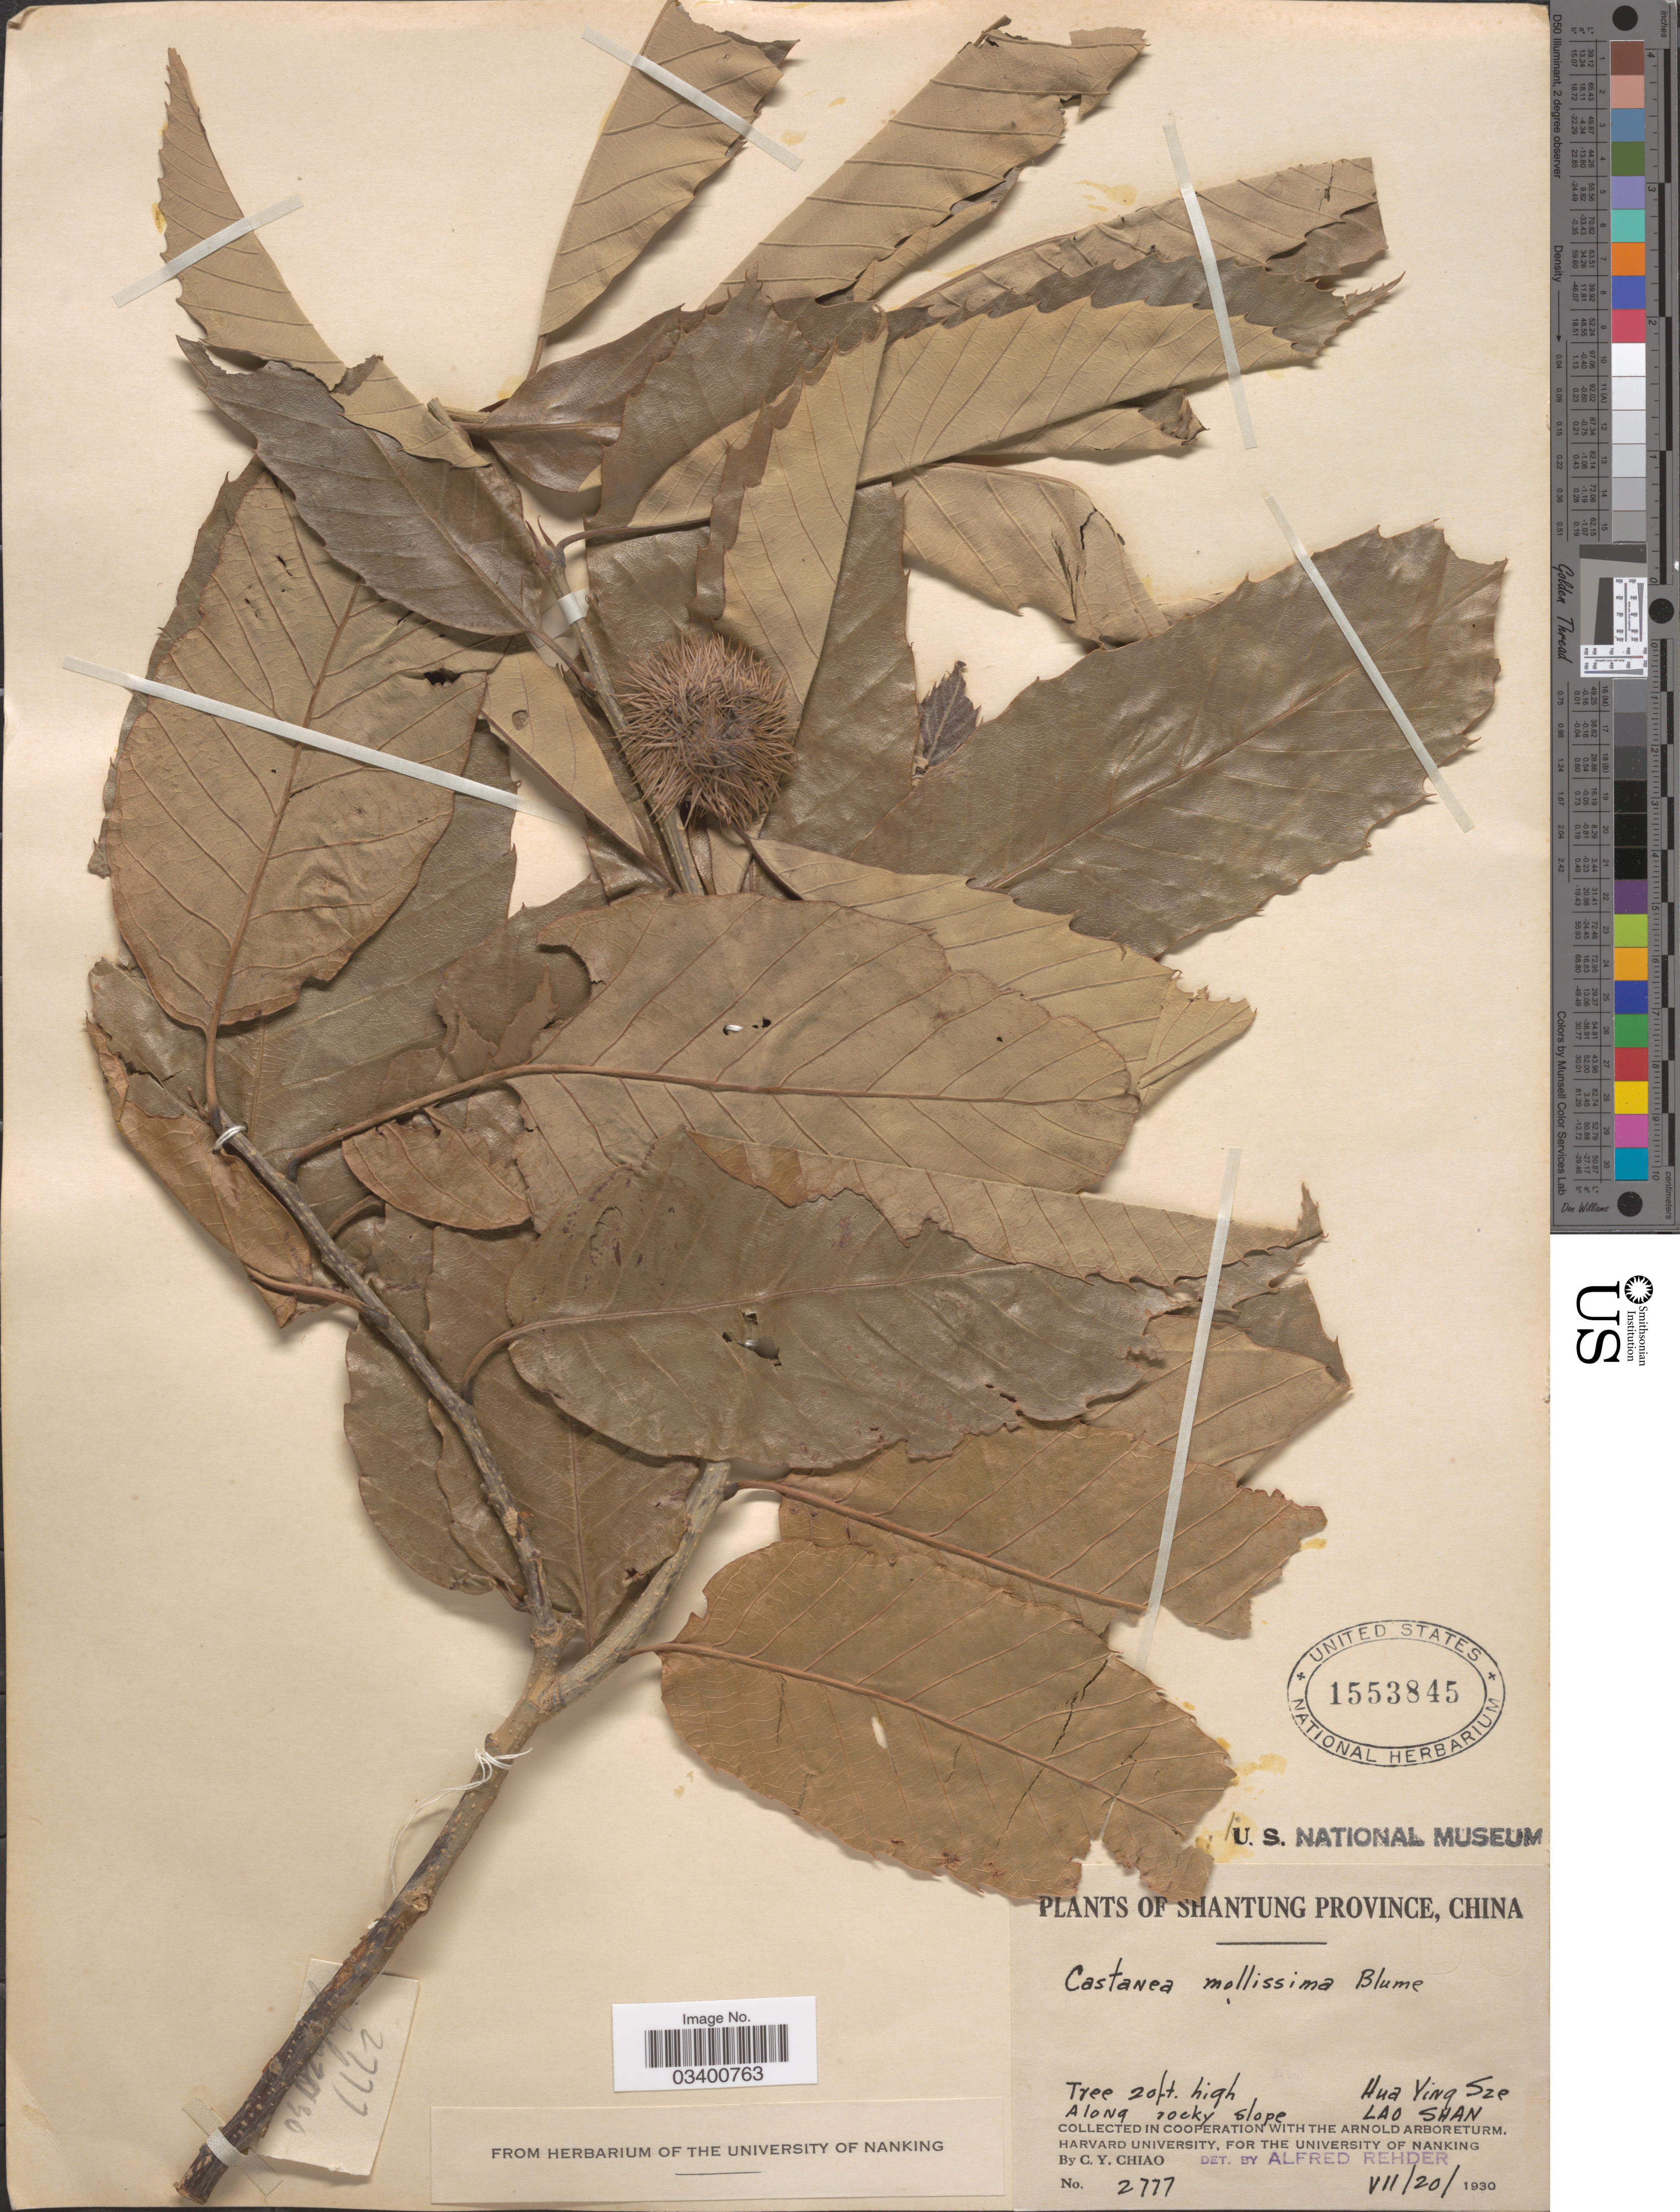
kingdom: Plantae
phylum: Tracheophyta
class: Magnoliopsida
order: Fagales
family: Fagaceae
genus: Castanea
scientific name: Castanea mollissima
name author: Blume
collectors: C. Y. Chiao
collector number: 2777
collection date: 1930-07-20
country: China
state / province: Shandong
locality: Shantung Province. Hua Ying Sze. Lao Shan.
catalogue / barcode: US 1553845